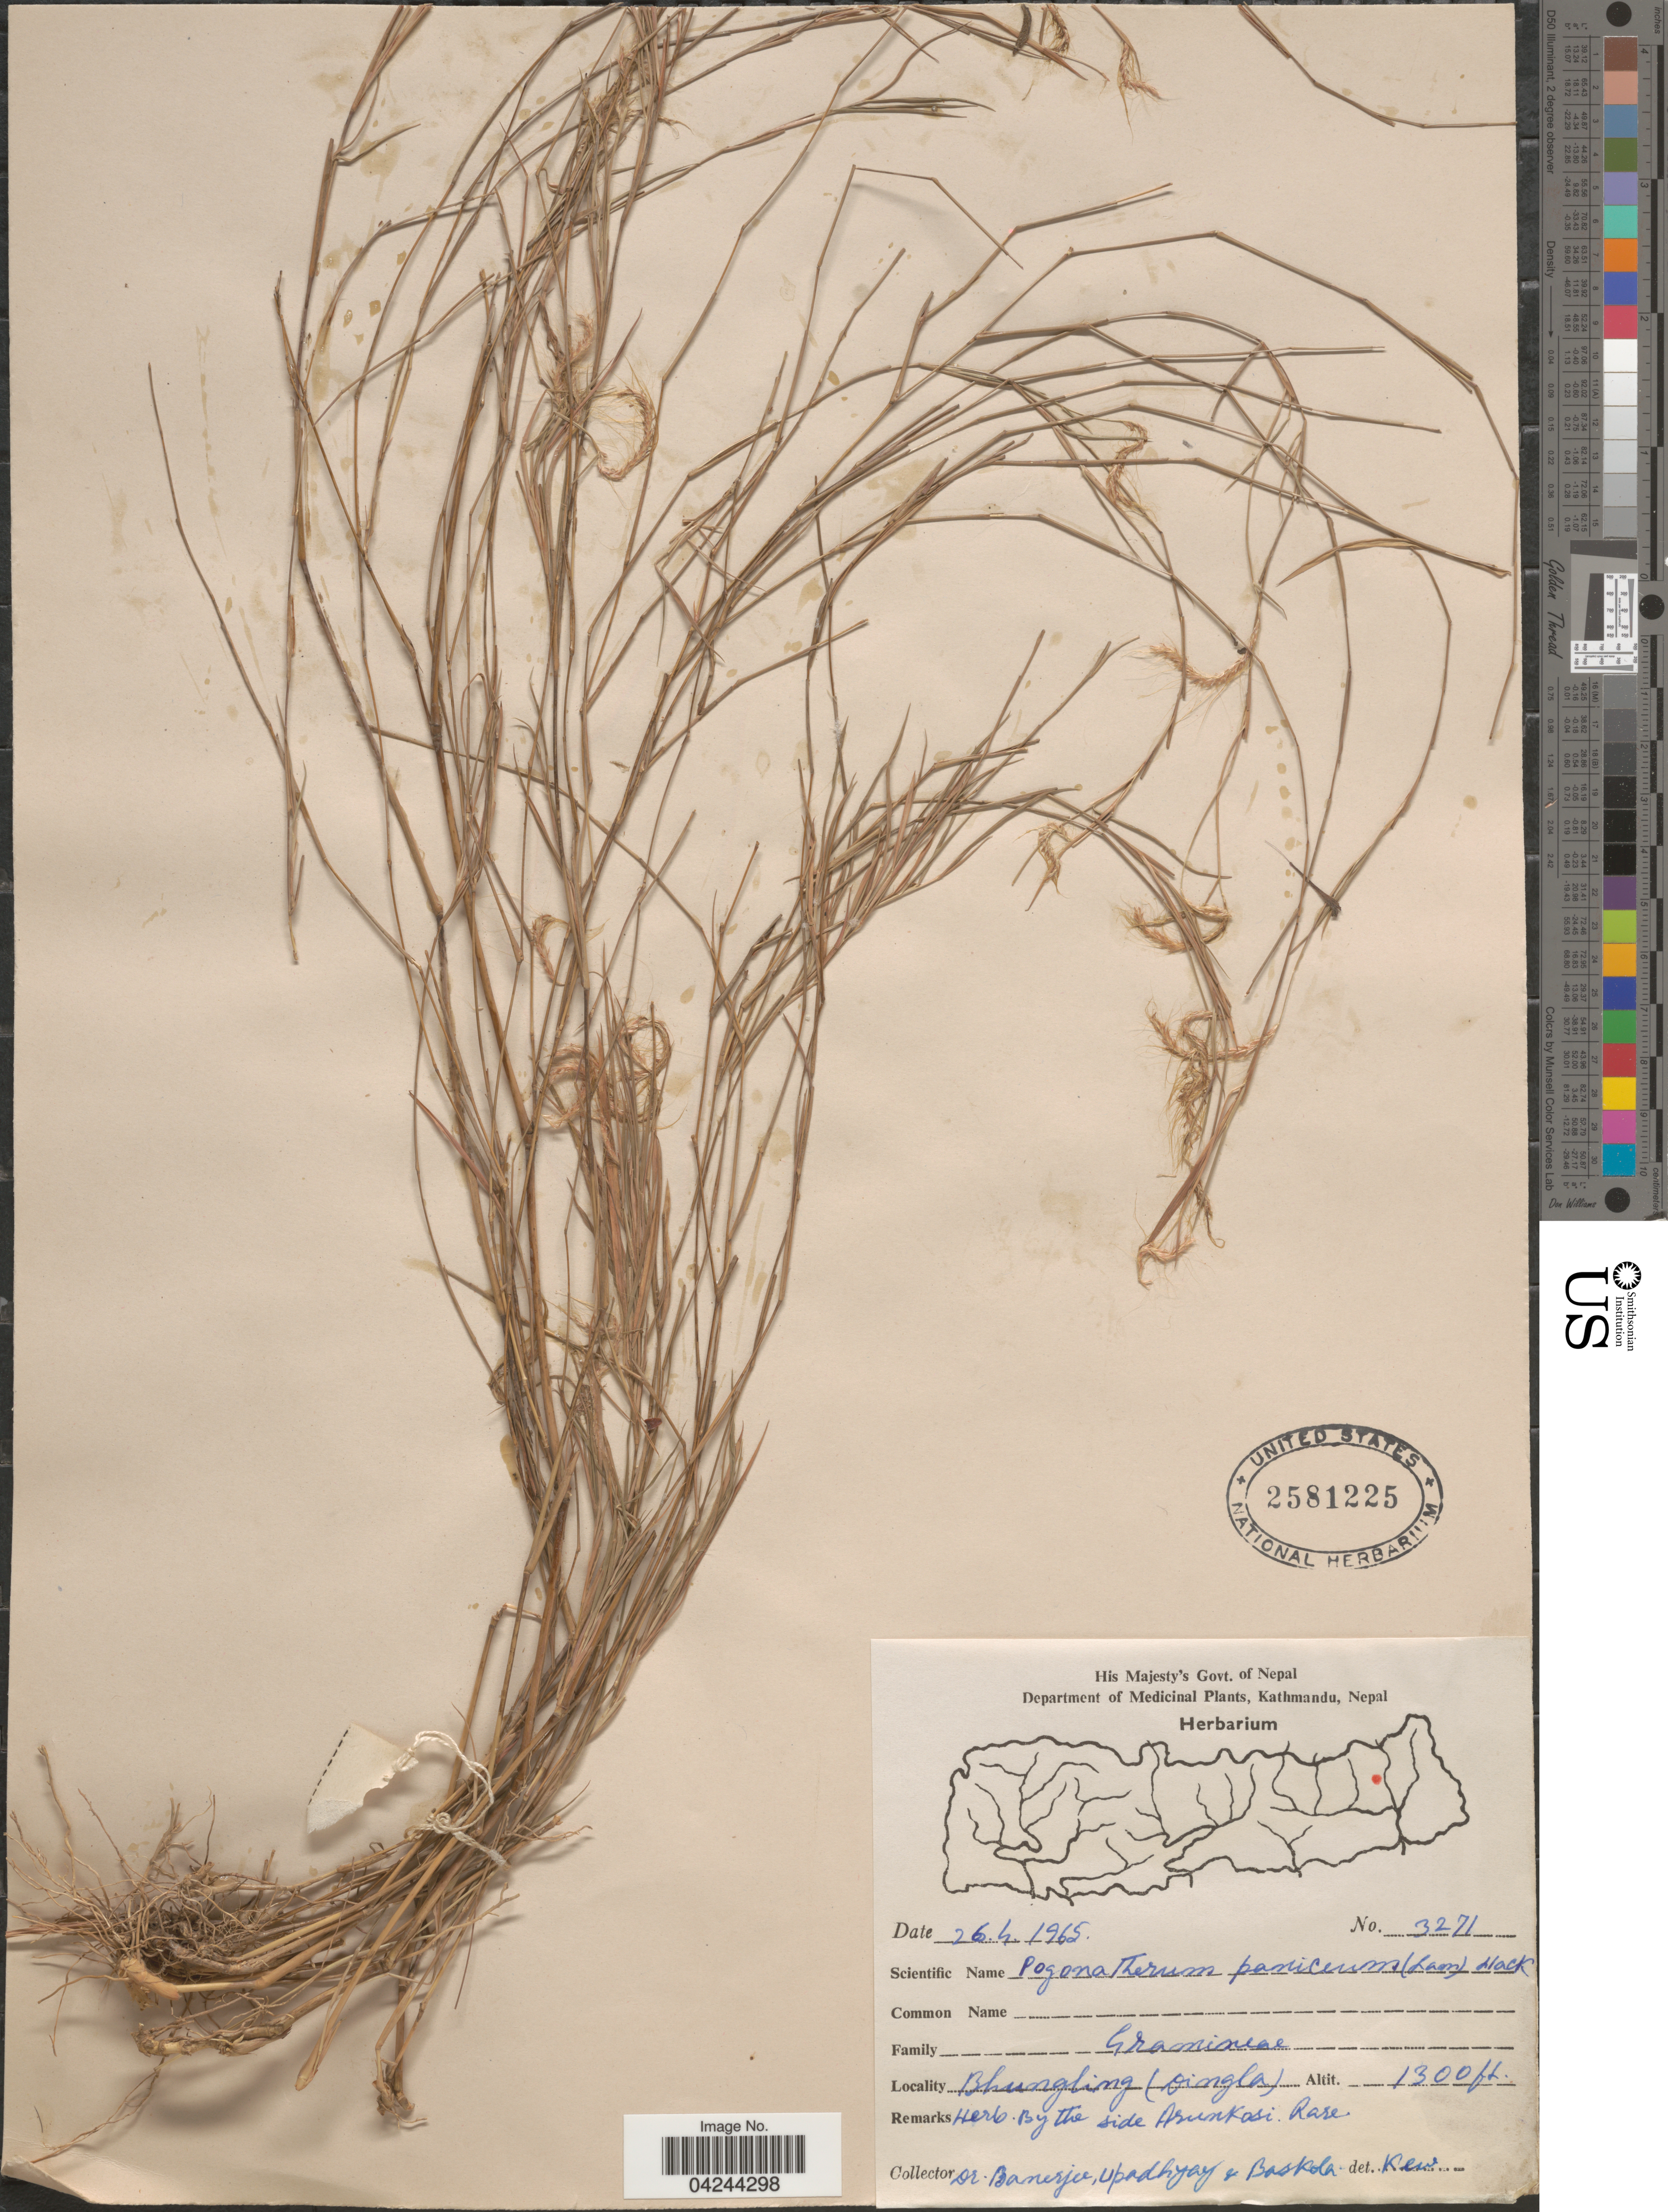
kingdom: Plantae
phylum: Tracheophyta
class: Liliopsida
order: Poales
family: Poaceae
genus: Pogonatherum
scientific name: Pogonatherum crinitum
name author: (Thunb.) Kunth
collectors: -. Banerjee, Upadhyay, -- & Baskola, --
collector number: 3271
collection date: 1965-04-26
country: Nepal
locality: Bhungling (Dingla).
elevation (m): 396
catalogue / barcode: US 2581225